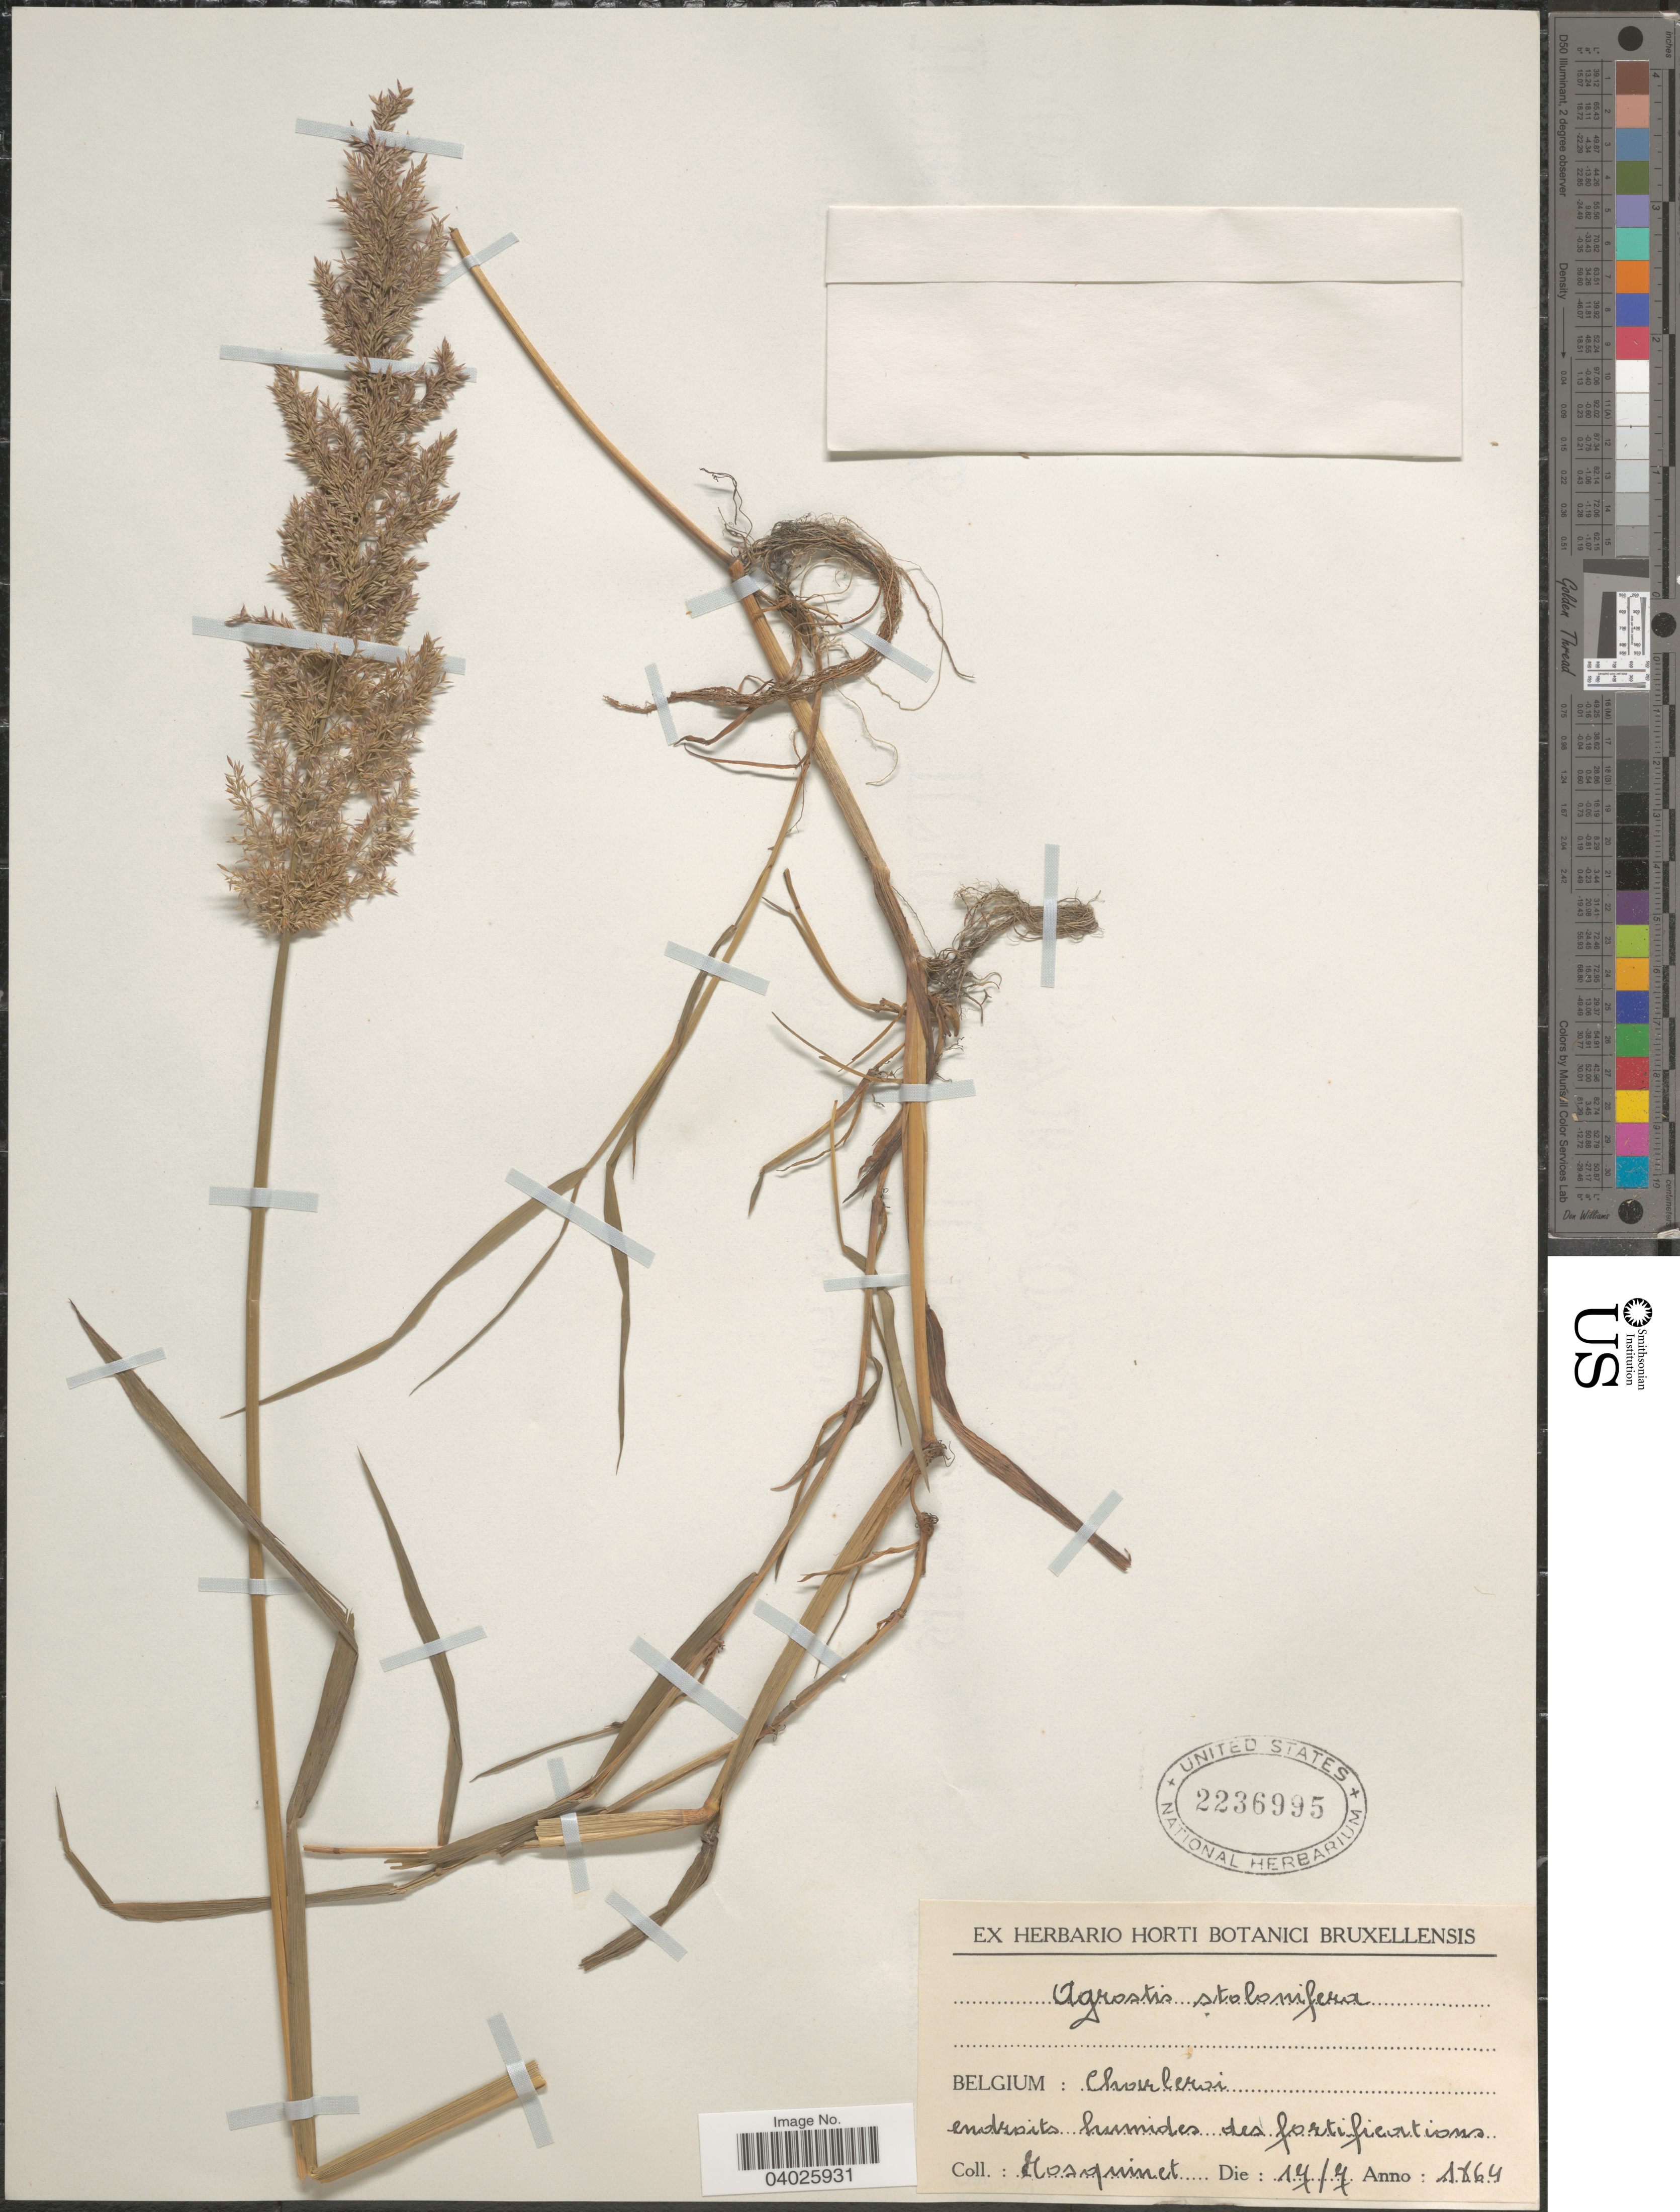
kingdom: Plantae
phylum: Tracheophyta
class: Liliopsida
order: Poales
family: Poaceae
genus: Agrostis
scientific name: Agrostis stolonifera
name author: L.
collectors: Gosquinet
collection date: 1864-07-17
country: Belgium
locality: Charleroi. Endroits humides des fortifications.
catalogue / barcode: US 2236995